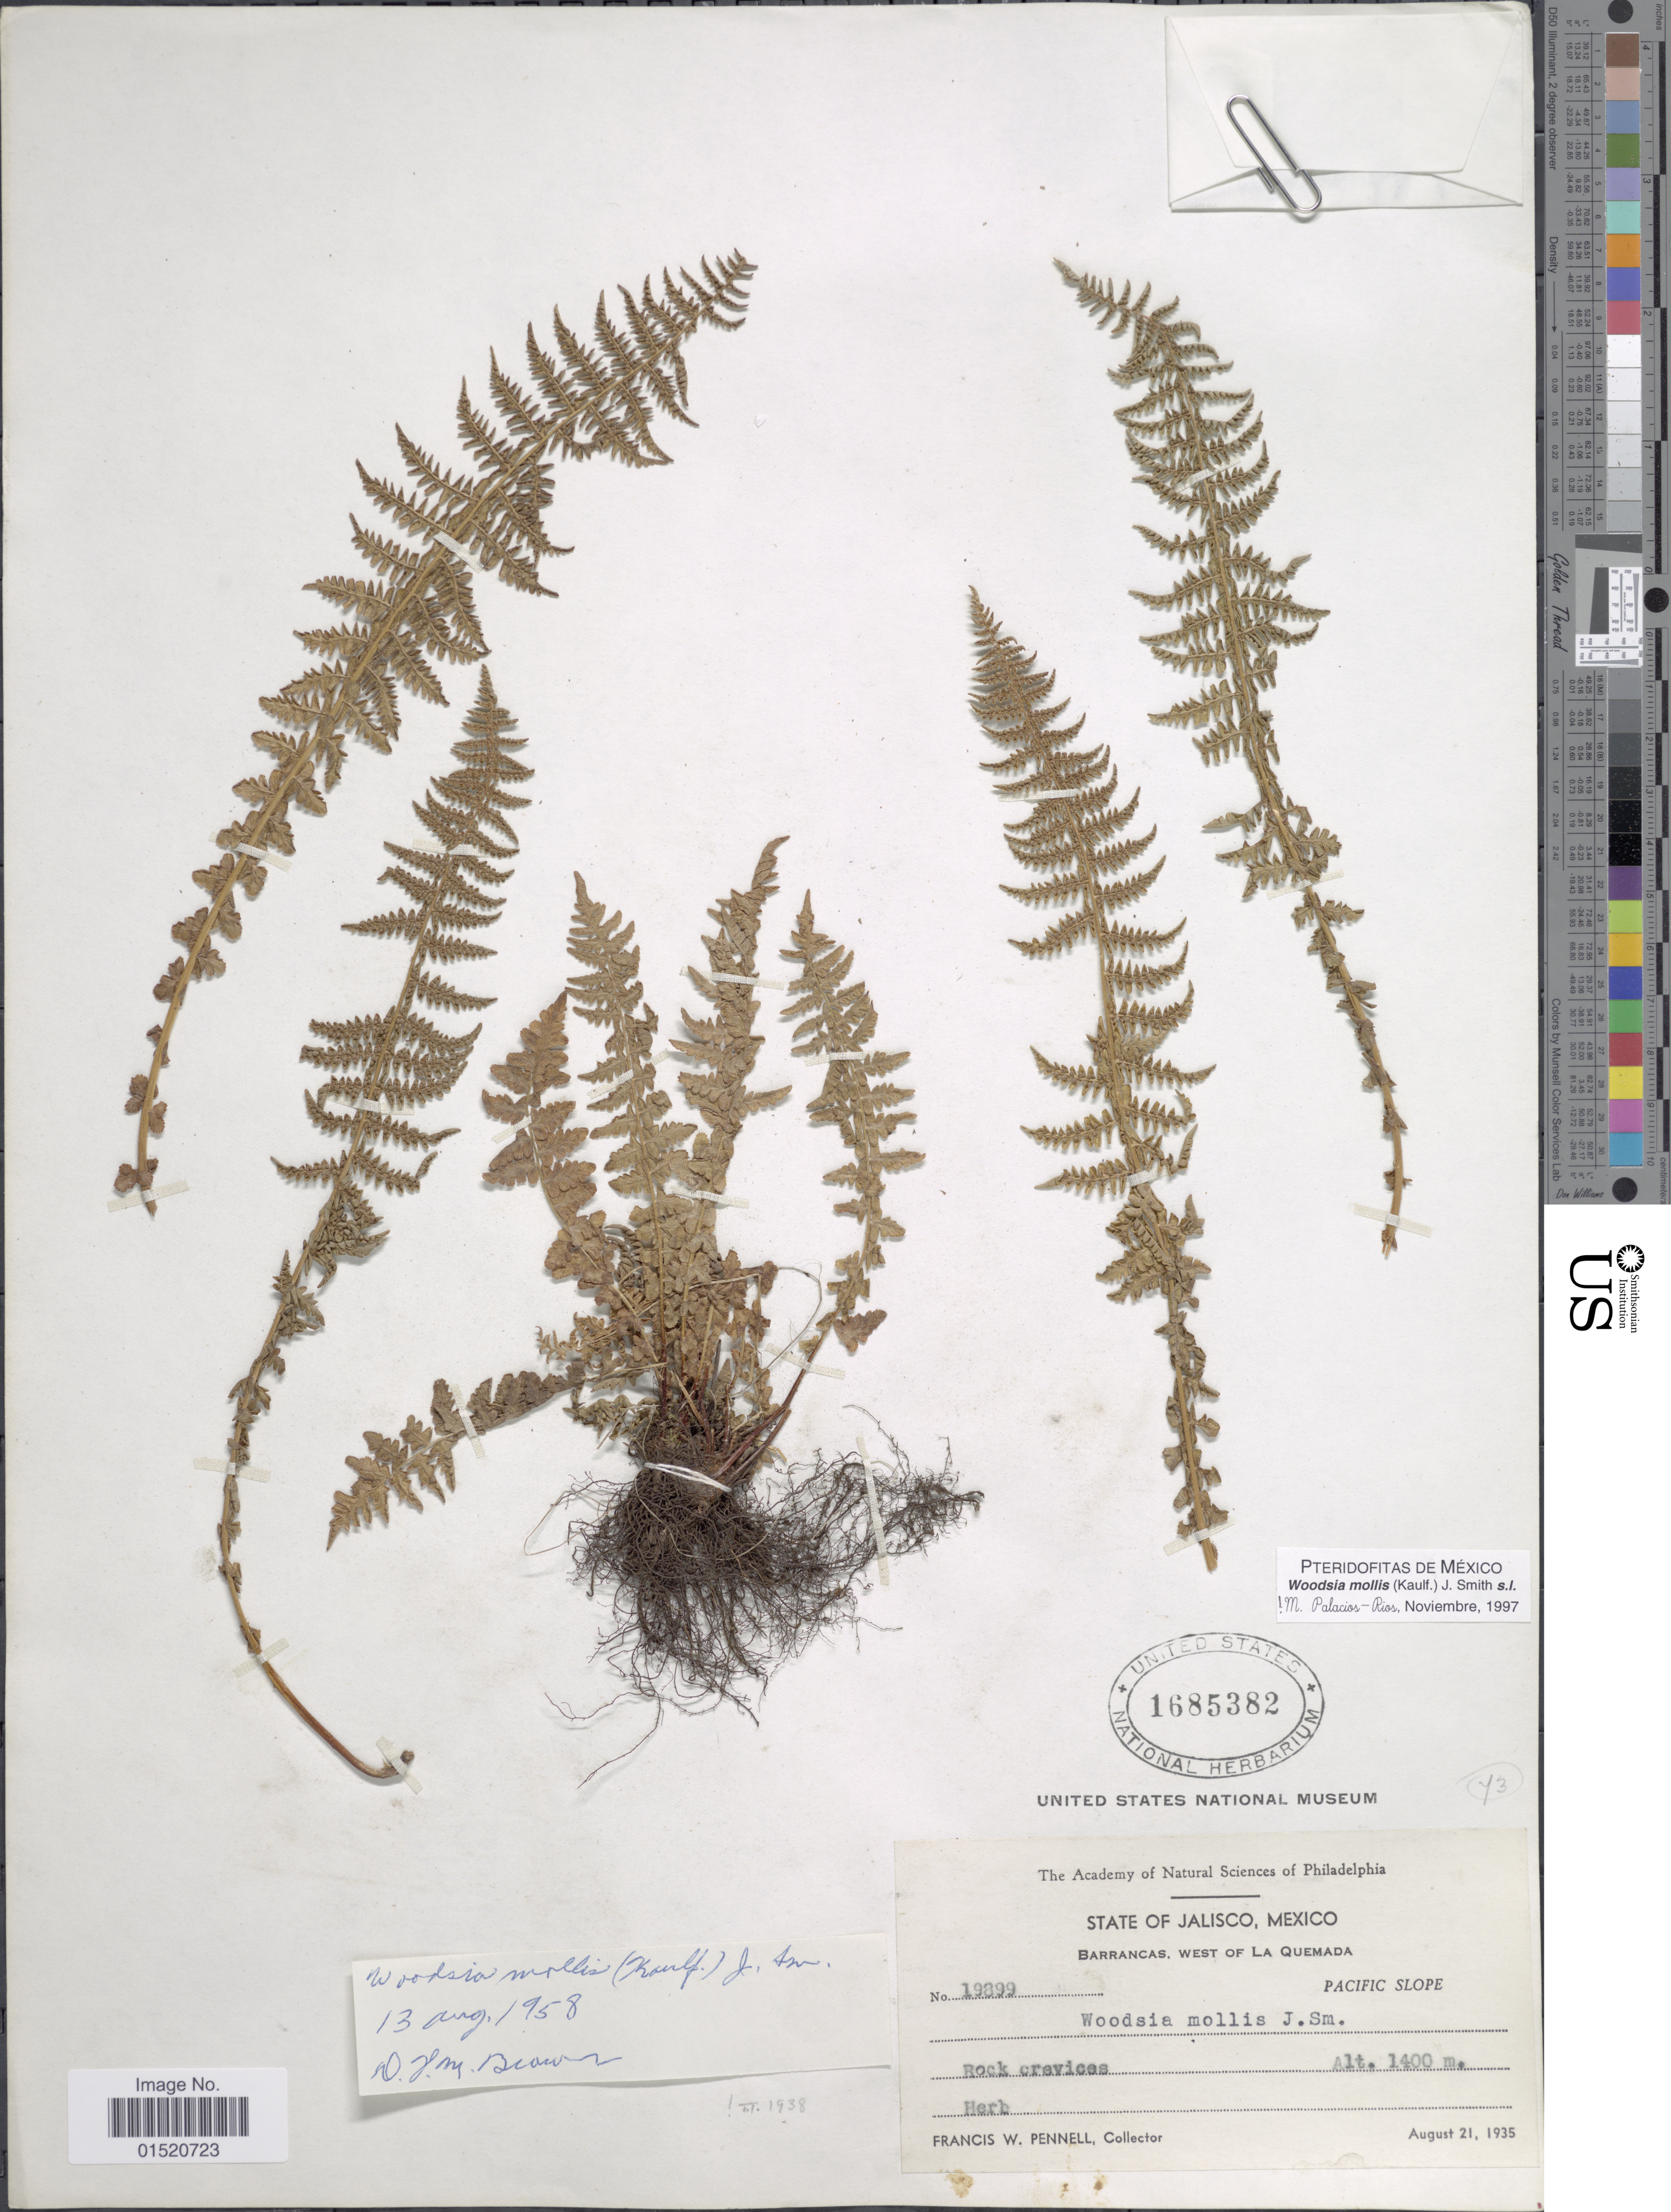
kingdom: Plantae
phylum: Tracheophyta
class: Polypodiopsida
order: Polypodiales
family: Woodsiaceae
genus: Woodsia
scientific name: Woodsia mollis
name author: (Kaulf.) J. Sm.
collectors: F. W. Pennell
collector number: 19899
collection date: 1935-08-21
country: Mexico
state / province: Jalisco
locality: Barrancas, West of La Quemada, Pacific Slope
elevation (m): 1400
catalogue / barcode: US 1685382